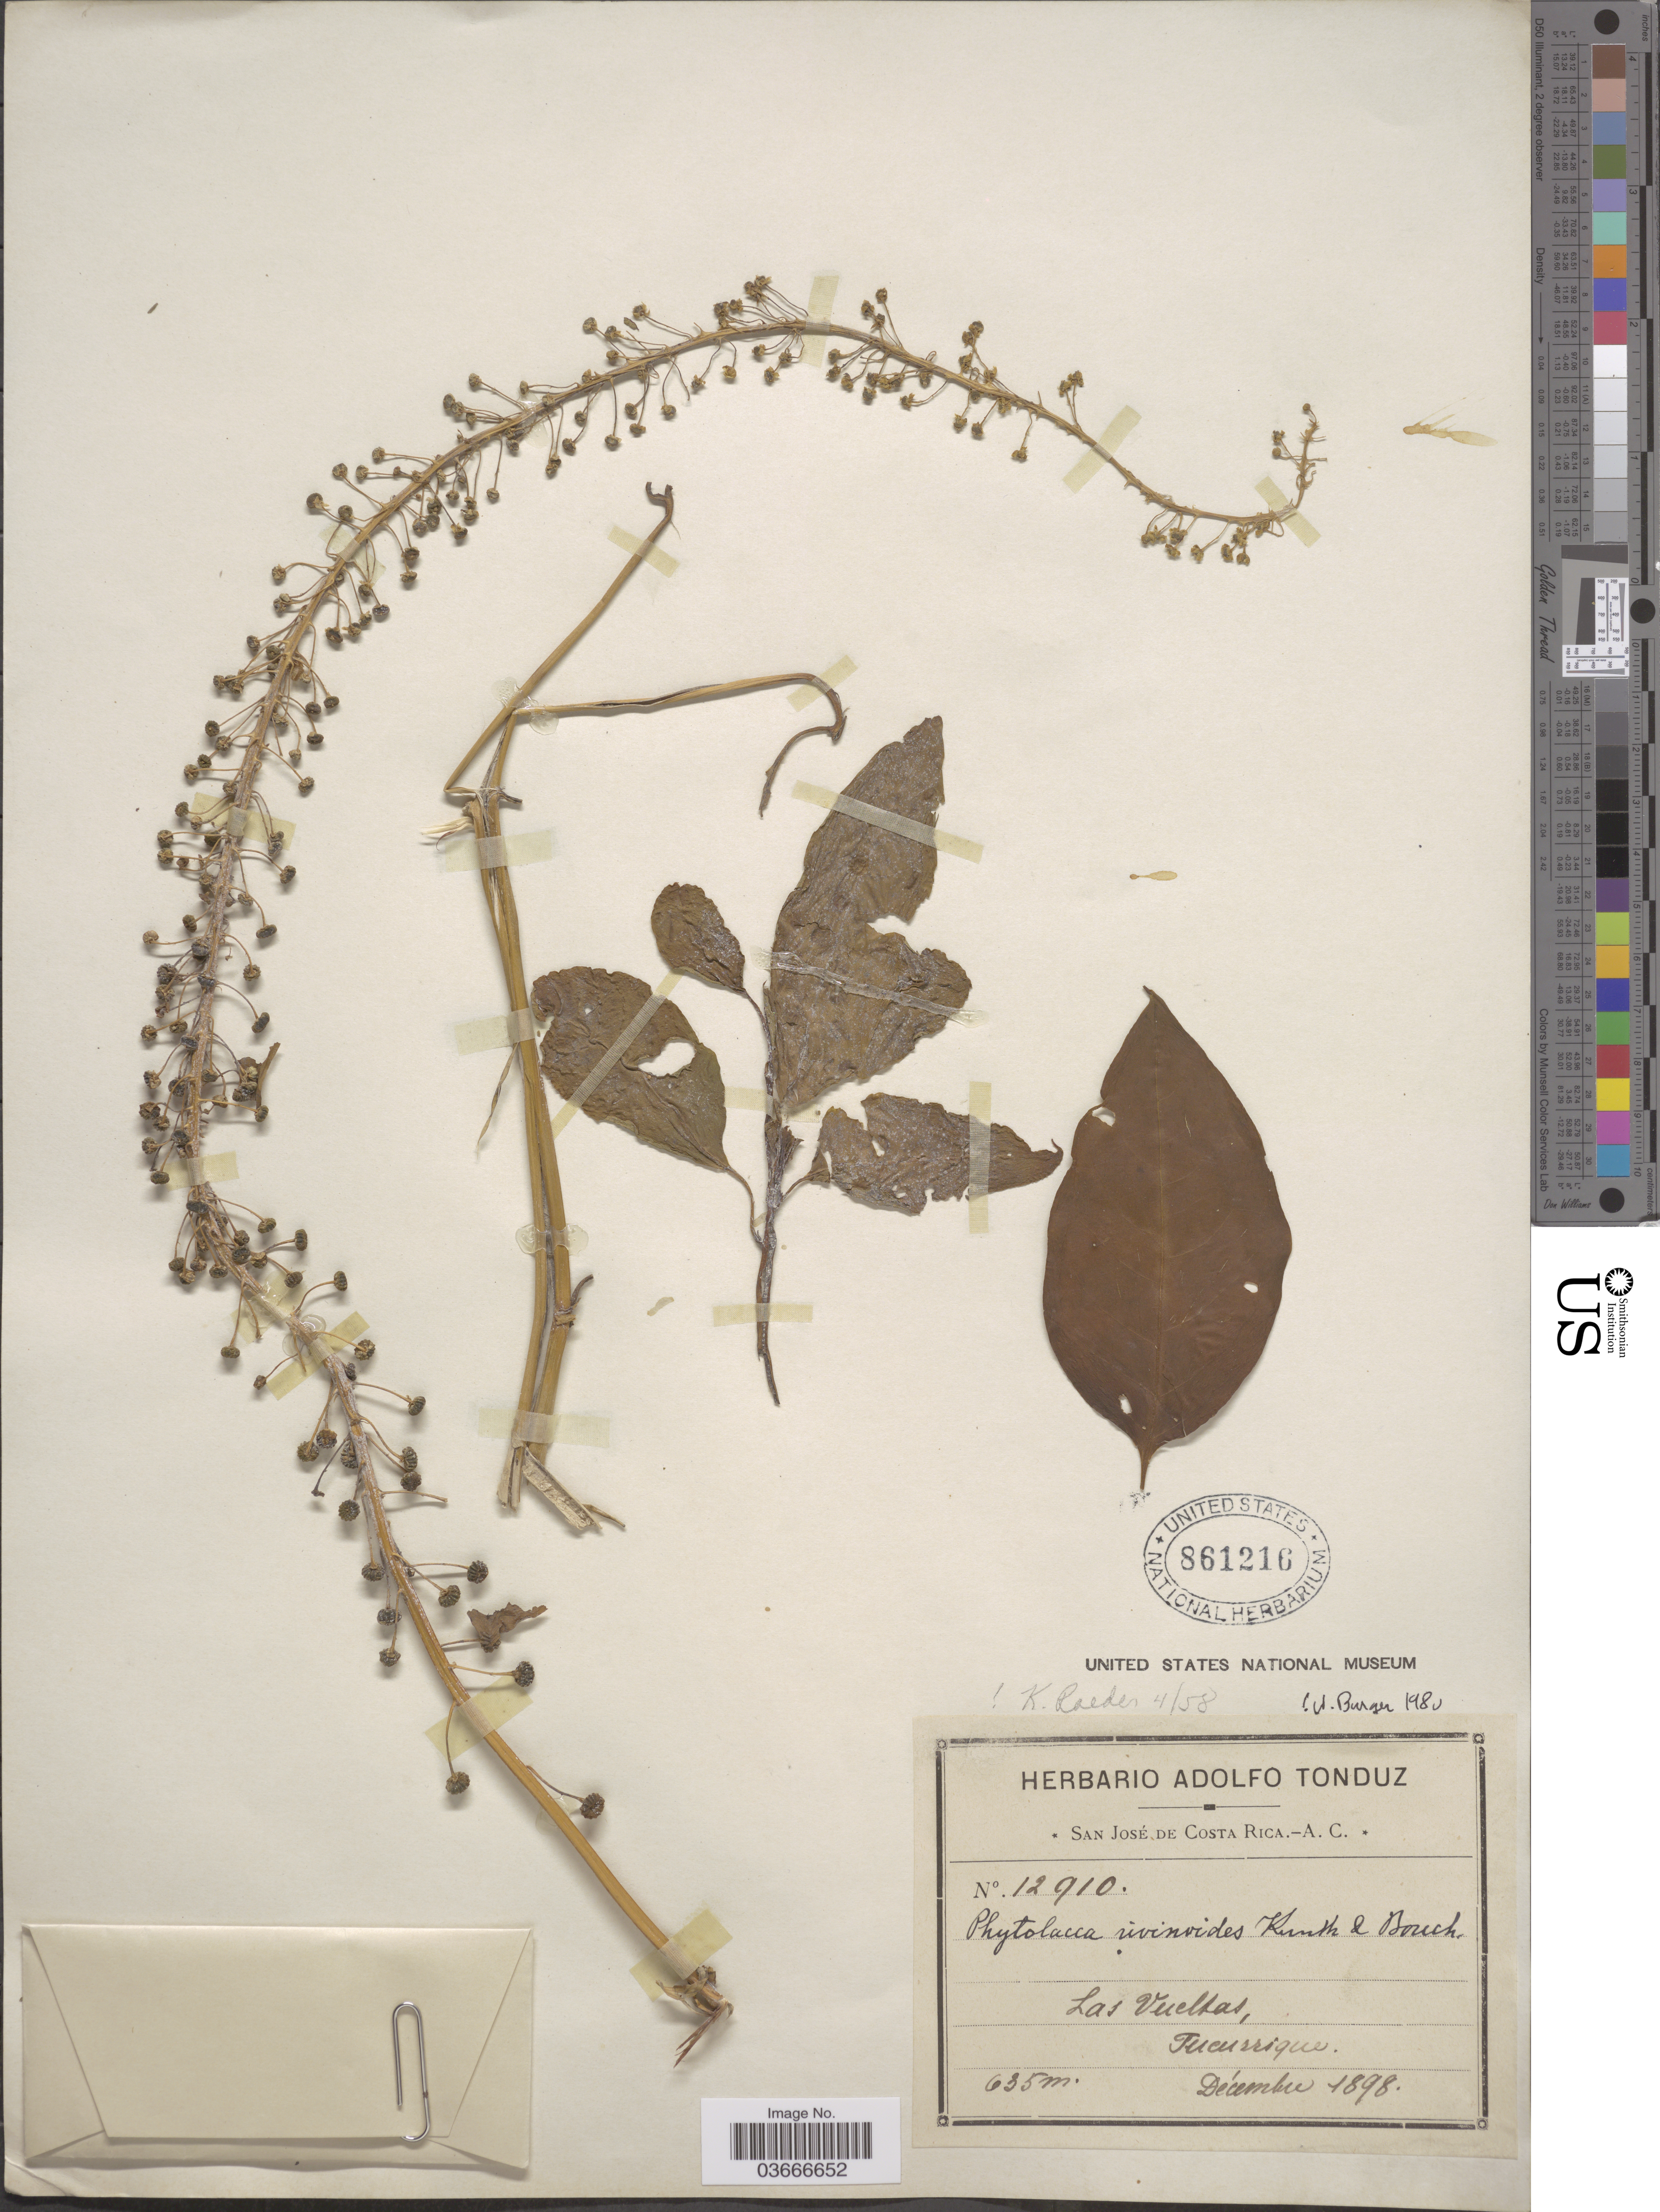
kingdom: Plantae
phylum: Tracheophyta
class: Magnoliopsida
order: Caryophyllales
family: Phytolaccaceae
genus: Phytolacca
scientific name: Phytolacca rivinoides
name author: Kunth & C.D. Bouché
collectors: ex Herb. Adolfo Tonduz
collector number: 12910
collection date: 1898-12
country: Costa Rica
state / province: San José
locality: Las Vueltas, Tucurrique.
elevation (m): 635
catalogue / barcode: US 861216